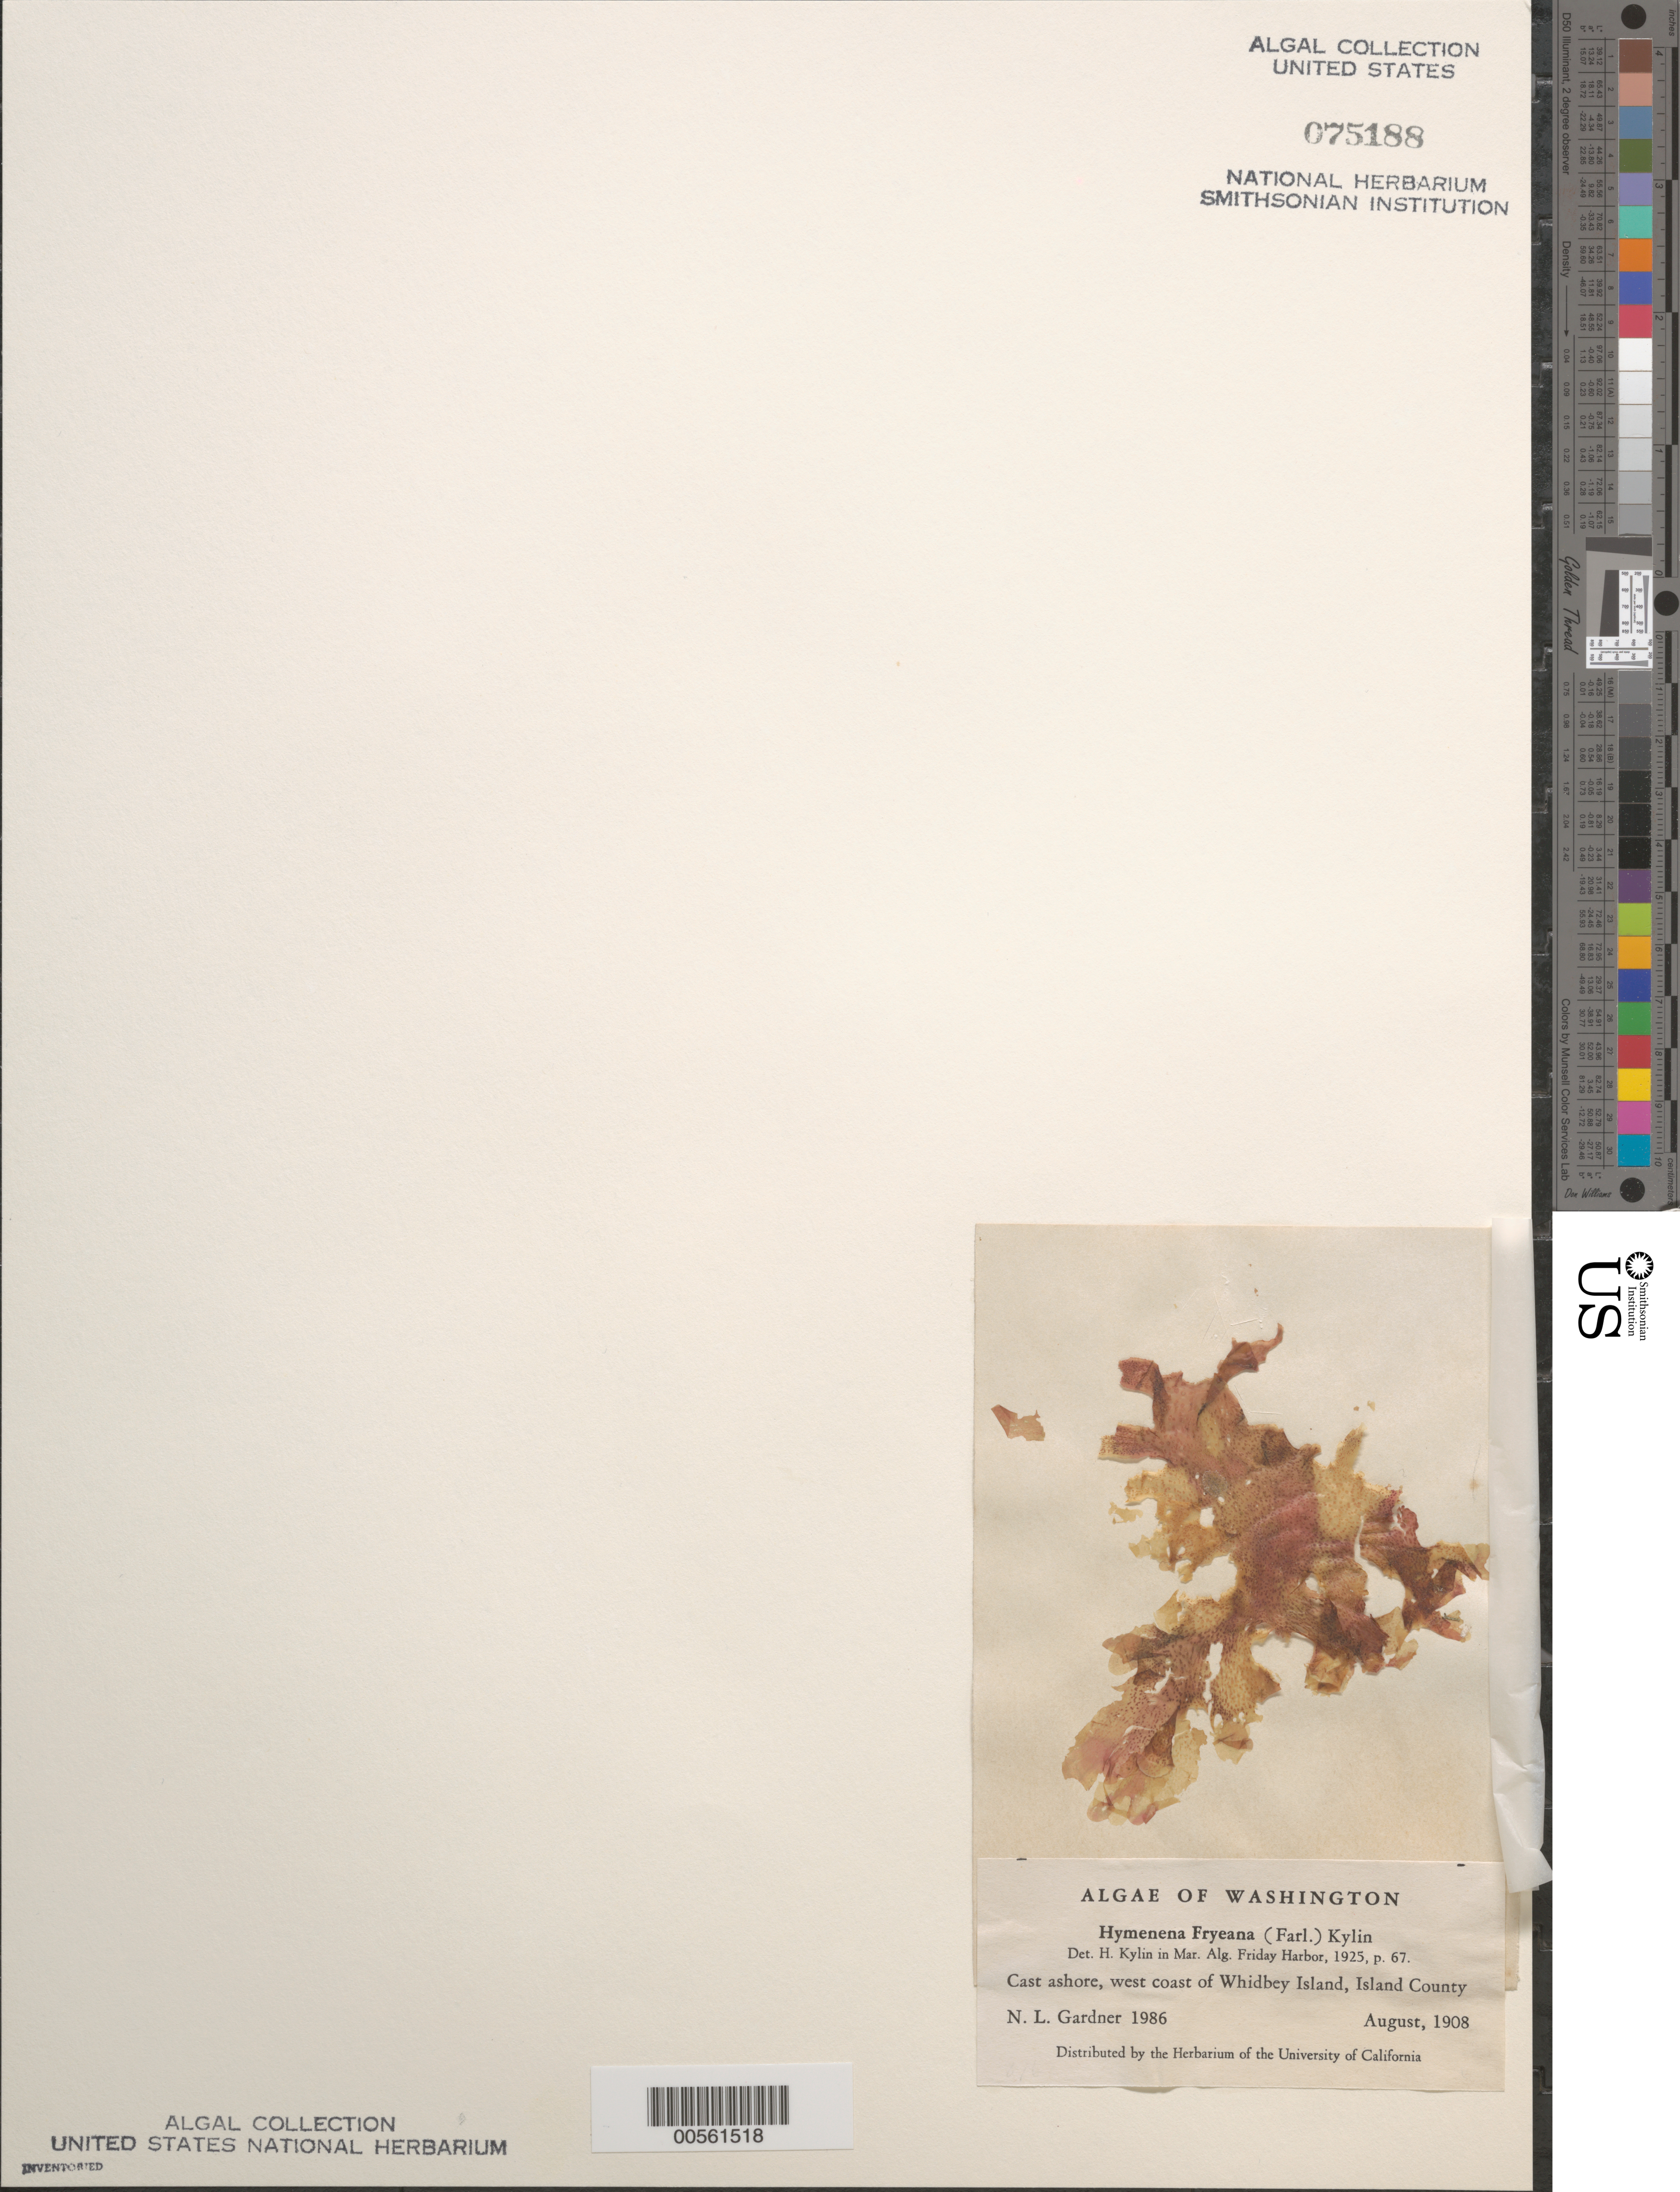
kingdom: Plantae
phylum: Rhodophyta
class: Florideophyceae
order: Ceramiales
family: Delesseriaceae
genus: Hymenena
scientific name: Hymenena fryeana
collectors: N. Gardner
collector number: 1986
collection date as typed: Aug 1908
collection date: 1908-08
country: United States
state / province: Washington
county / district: Island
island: Whidbey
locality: West part of island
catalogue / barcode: US 75188